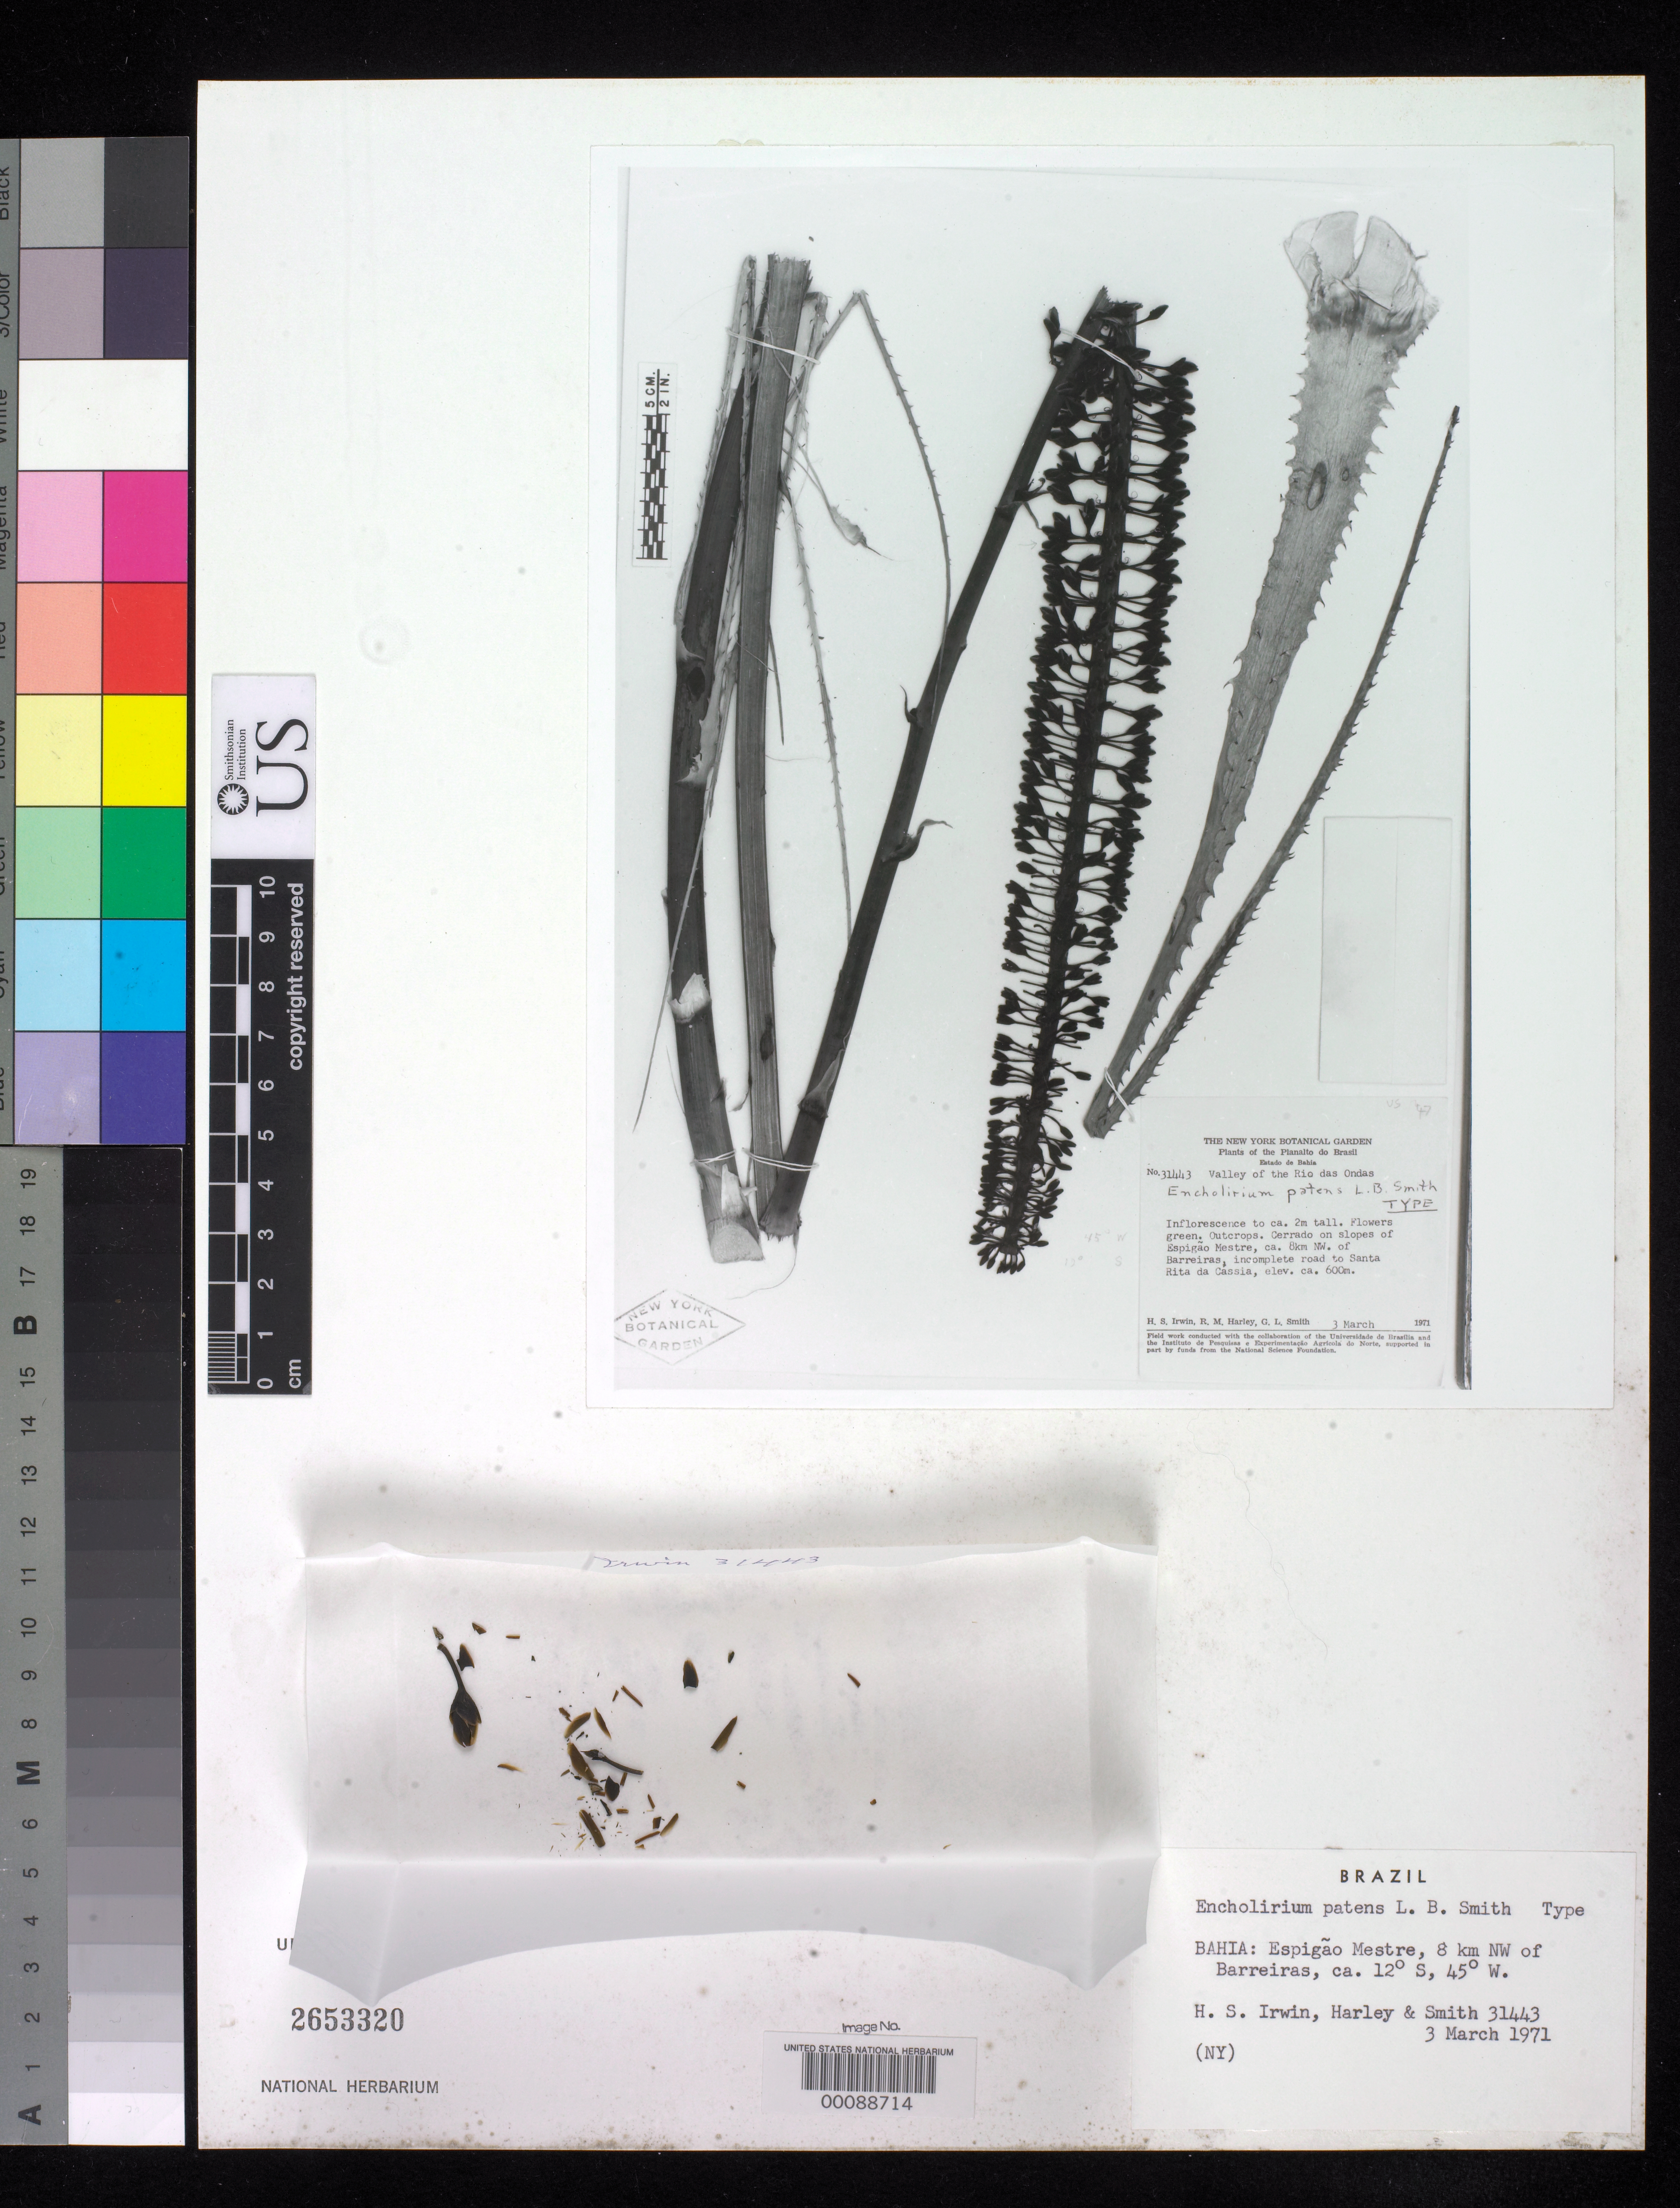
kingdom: Plantae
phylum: Tracheophyta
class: Liliopsida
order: Poales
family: Bromeliaceae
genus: Encholirium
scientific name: Encholirium patens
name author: L.B. Sm.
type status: Isotype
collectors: H. Irwin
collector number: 31443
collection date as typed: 03 Mar 1971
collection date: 1971-03-03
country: Brazil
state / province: Bahia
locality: Barreiras.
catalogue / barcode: US 2653320